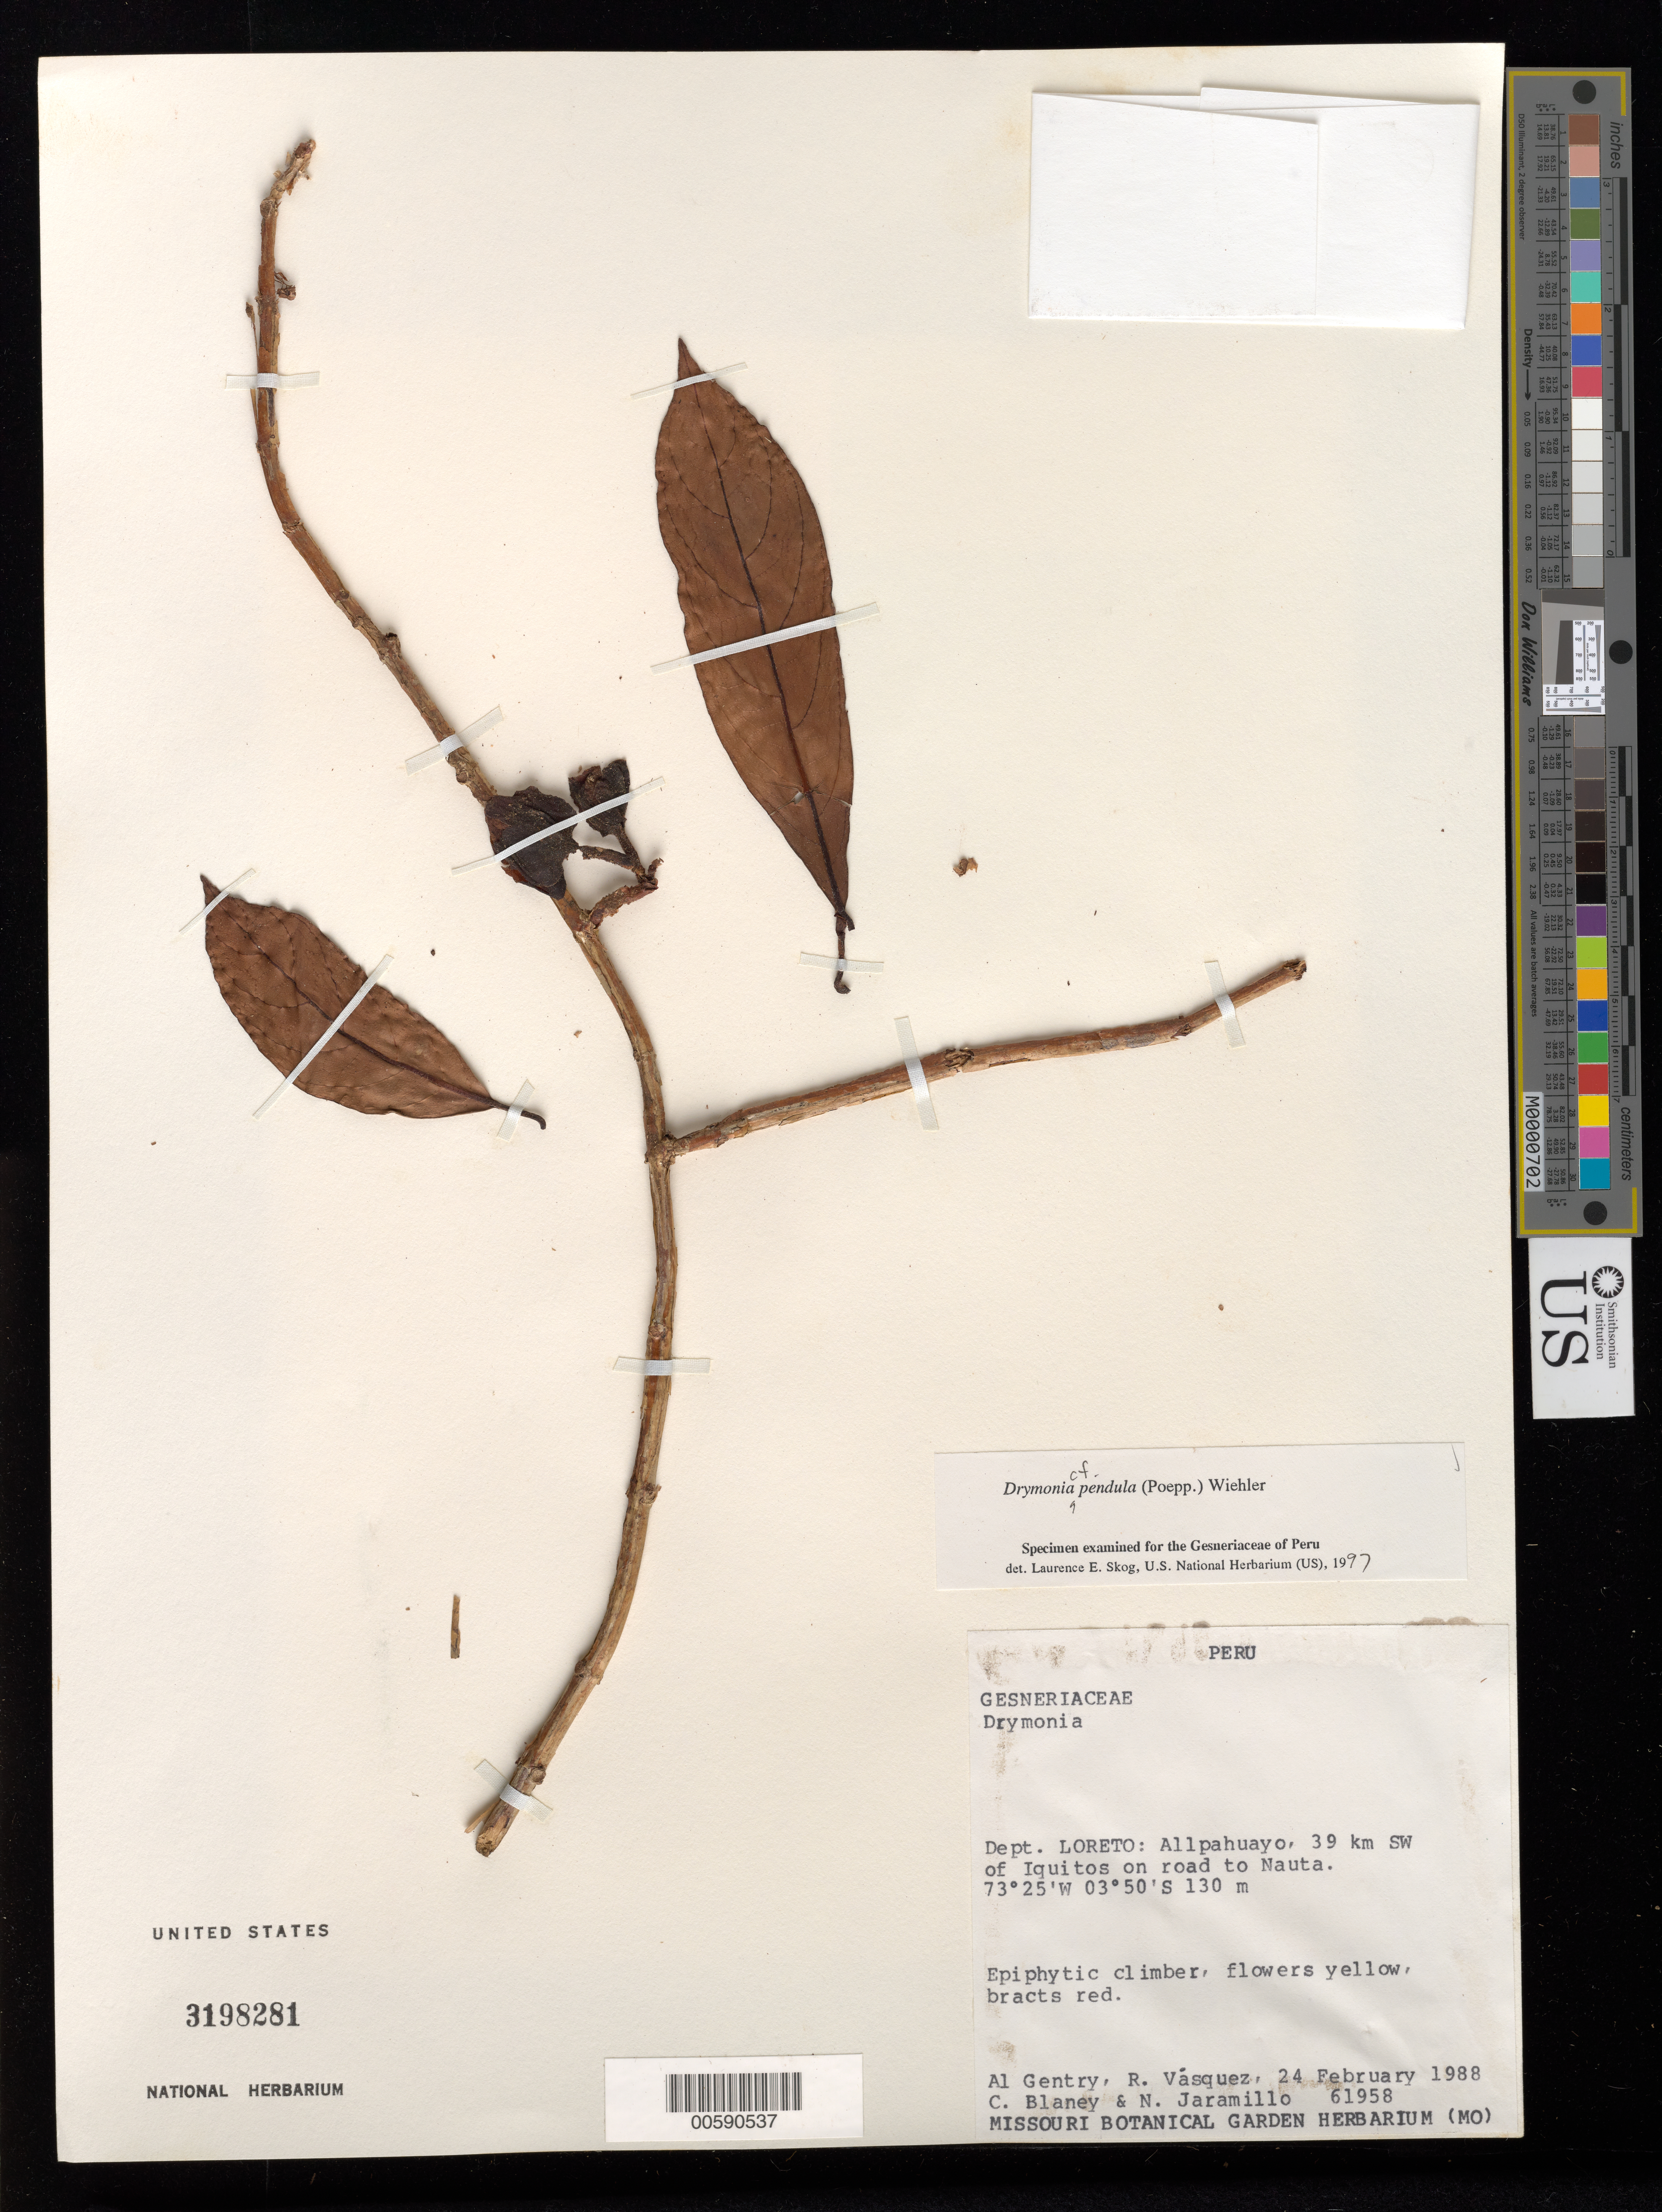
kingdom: Plantae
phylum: Tracheophyta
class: Magnoliopsida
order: Lamiales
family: Gesneriaceae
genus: Drymonia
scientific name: Drymonia pendula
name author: (Poepp.) Wiehler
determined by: Skog, Laurence E.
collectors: A. H. Gentry, R. Vásquez, C. Blaney & N. Jaramillo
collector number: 61958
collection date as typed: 24 Feb 1988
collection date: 1988-02-24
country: Peru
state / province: Loreto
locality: Allpahuayo, 39 km SW of Iquitos on road to Nauta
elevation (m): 130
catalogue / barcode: US 3198281